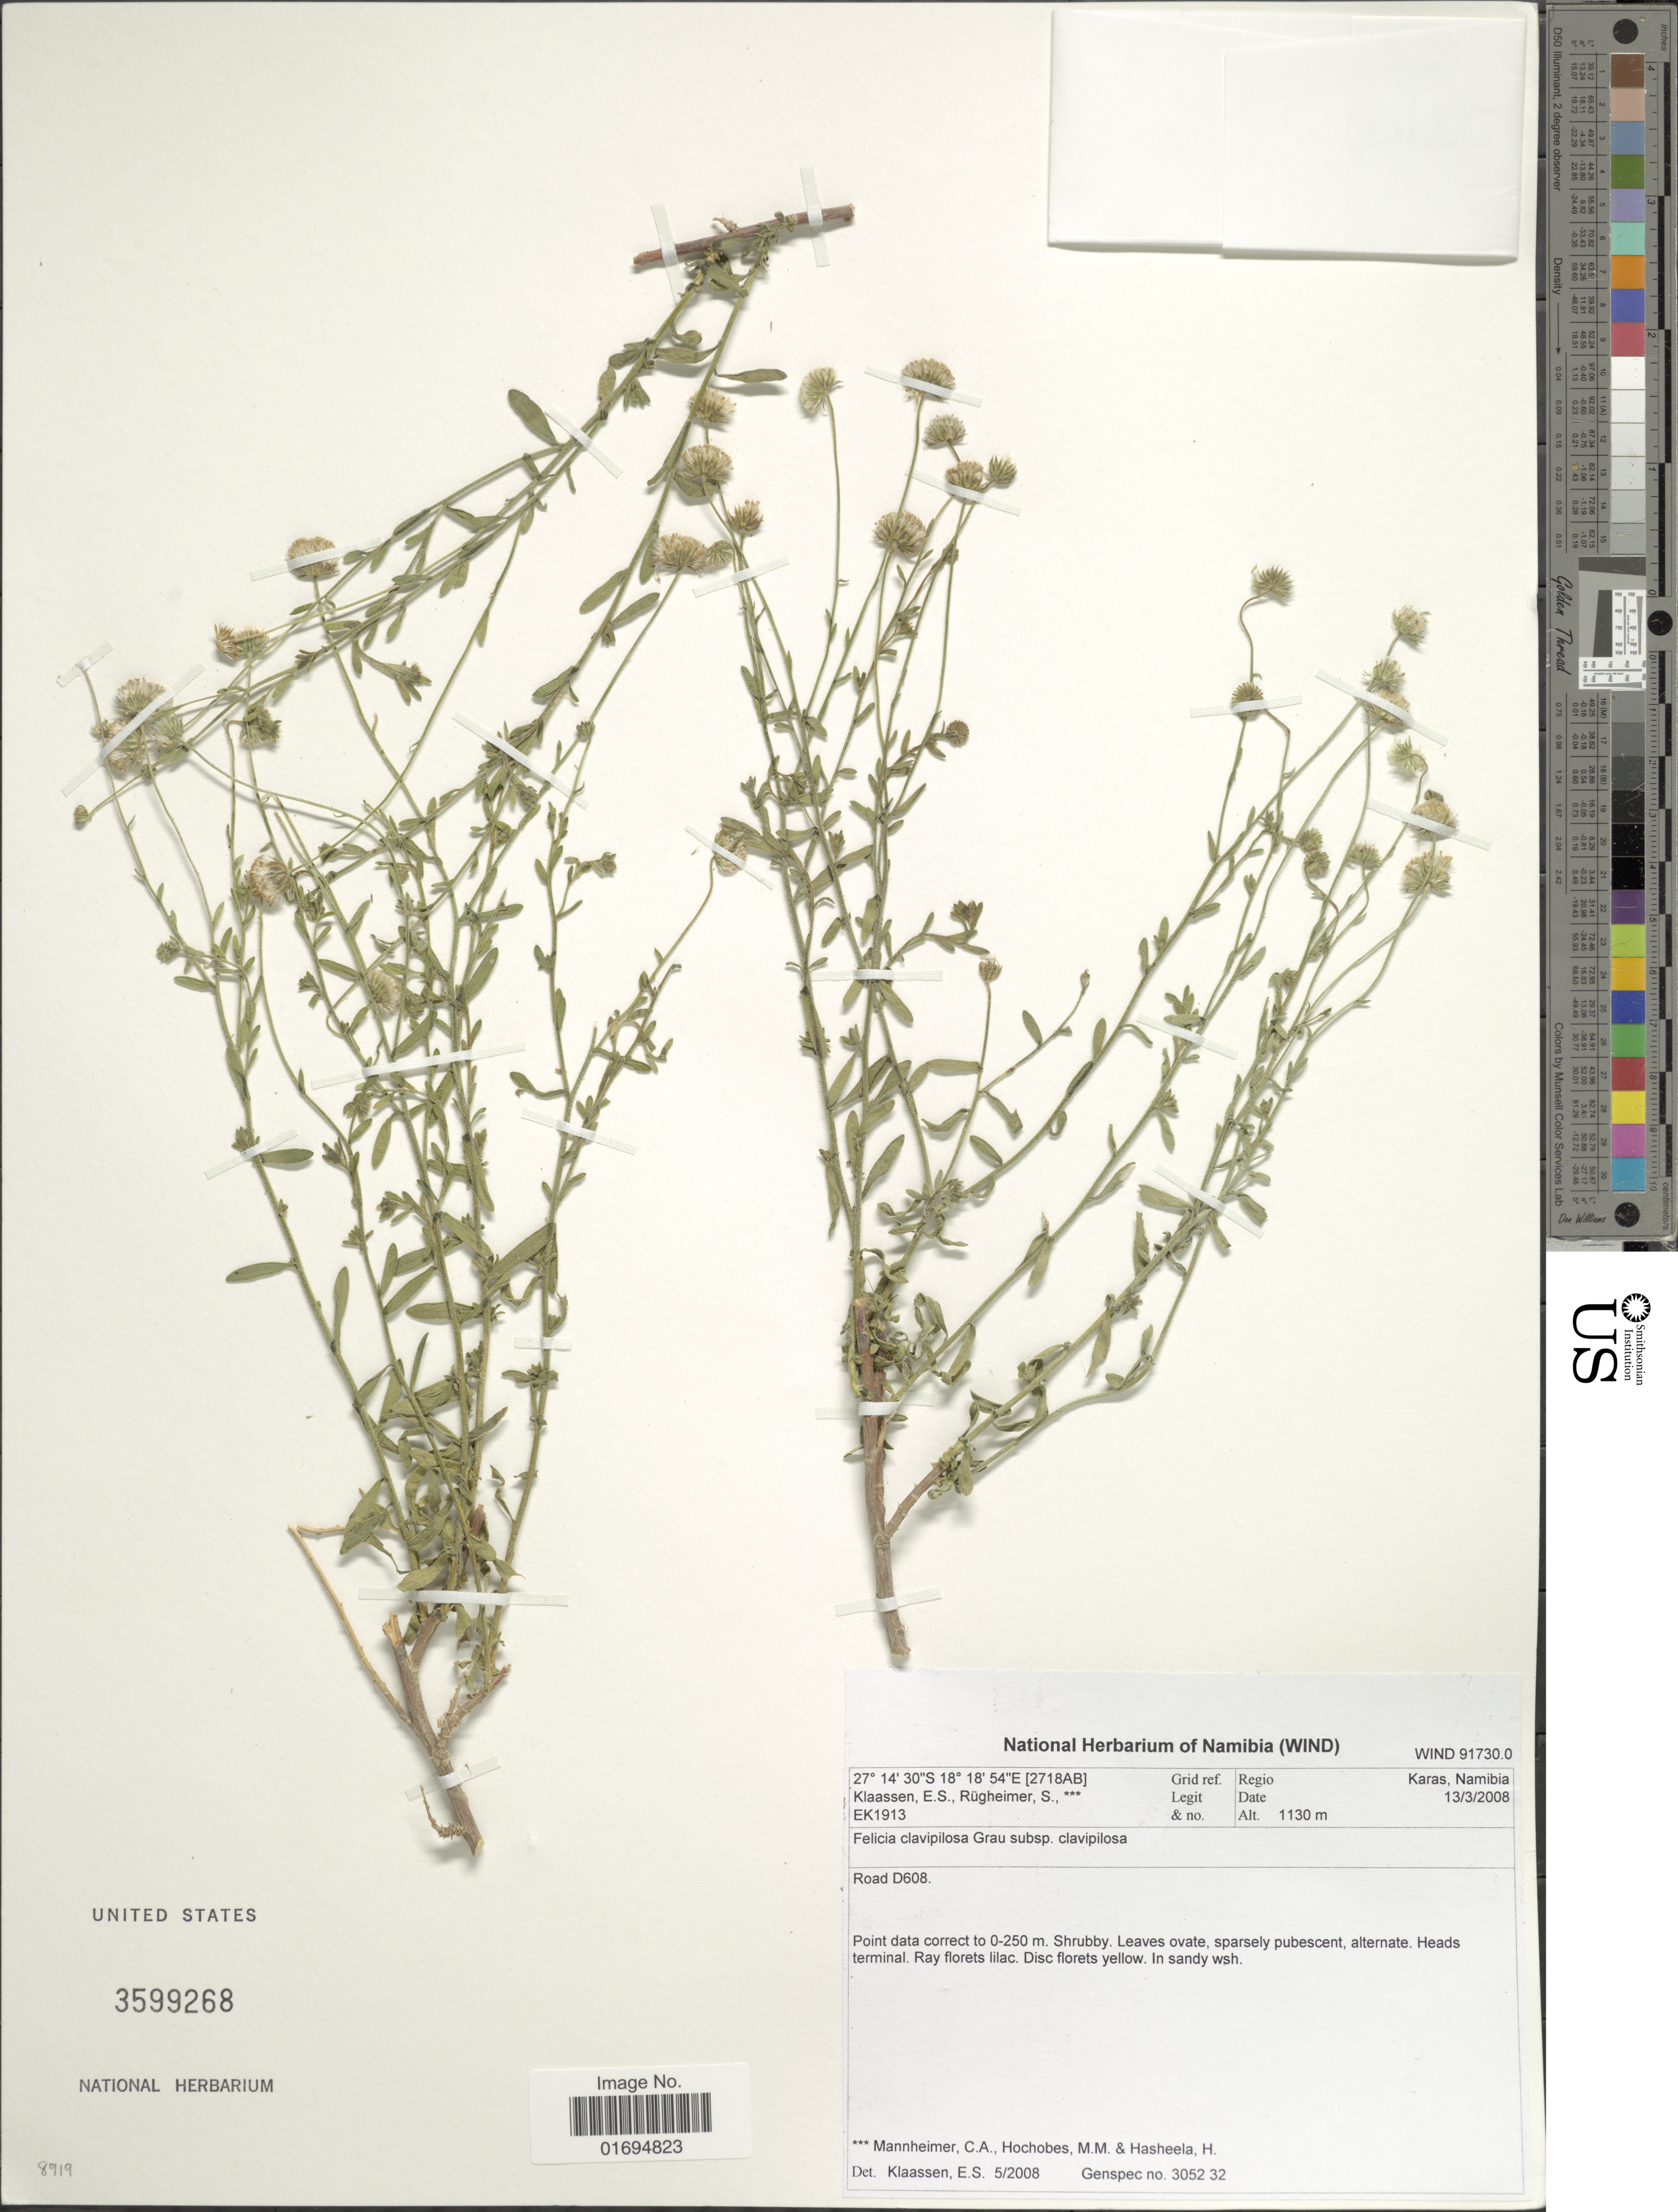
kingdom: Plantae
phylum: Tracheophyta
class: Magnoliopsida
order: Asterales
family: Asteraceae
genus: Felicia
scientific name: Felicia clavipilosa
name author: Grau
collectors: E. S. Klaassen & S. Rugheimer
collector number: EK1913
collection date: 2008-03-13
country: Namibia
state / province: Karas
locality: Road D608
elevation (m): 1130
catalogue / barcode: US 3599268